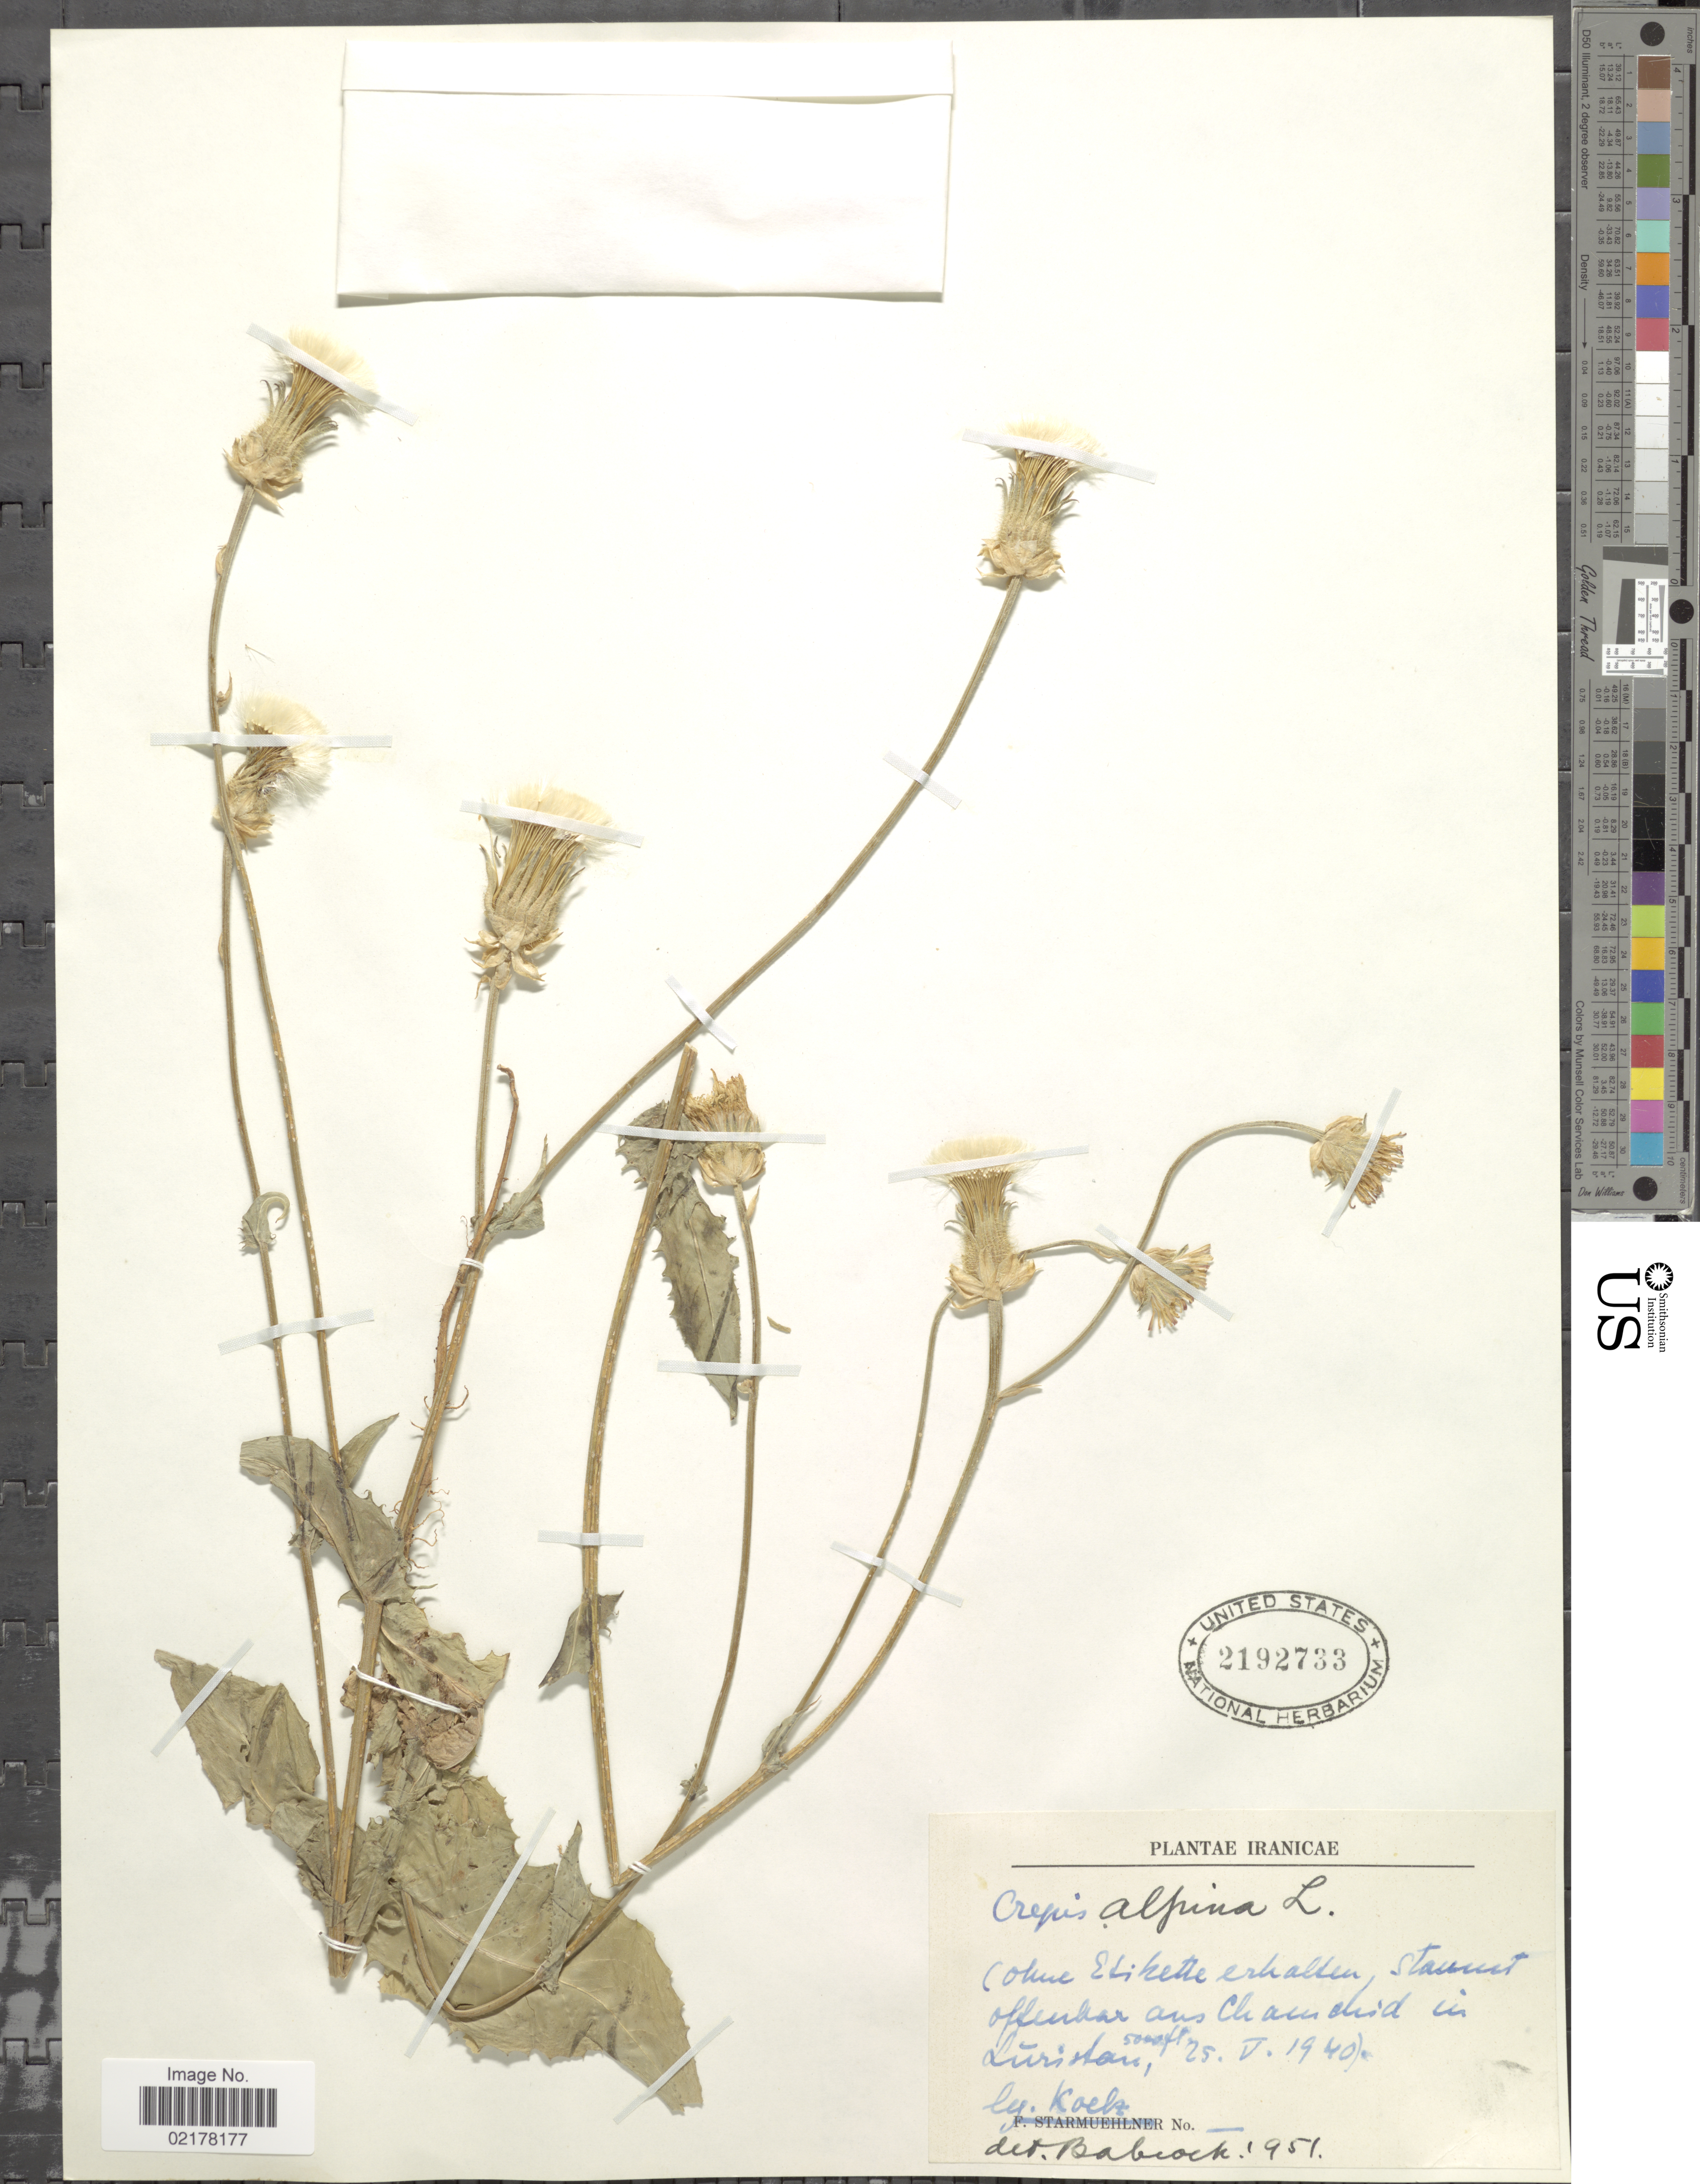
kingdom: Plantae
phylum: Tracheophyta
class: Magnoliopsida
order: Asterales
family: Asteraceae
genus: Crepis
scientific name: Crepis alpina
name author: L.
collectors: W. N. Koelz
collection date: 1940-05-25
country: Iran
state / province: Lorestan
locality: Cohne Etikette erkalten Stauurt offenbar aus Chaundid [interpreted] in Luristan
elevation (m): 1524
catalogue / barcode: US 2192733